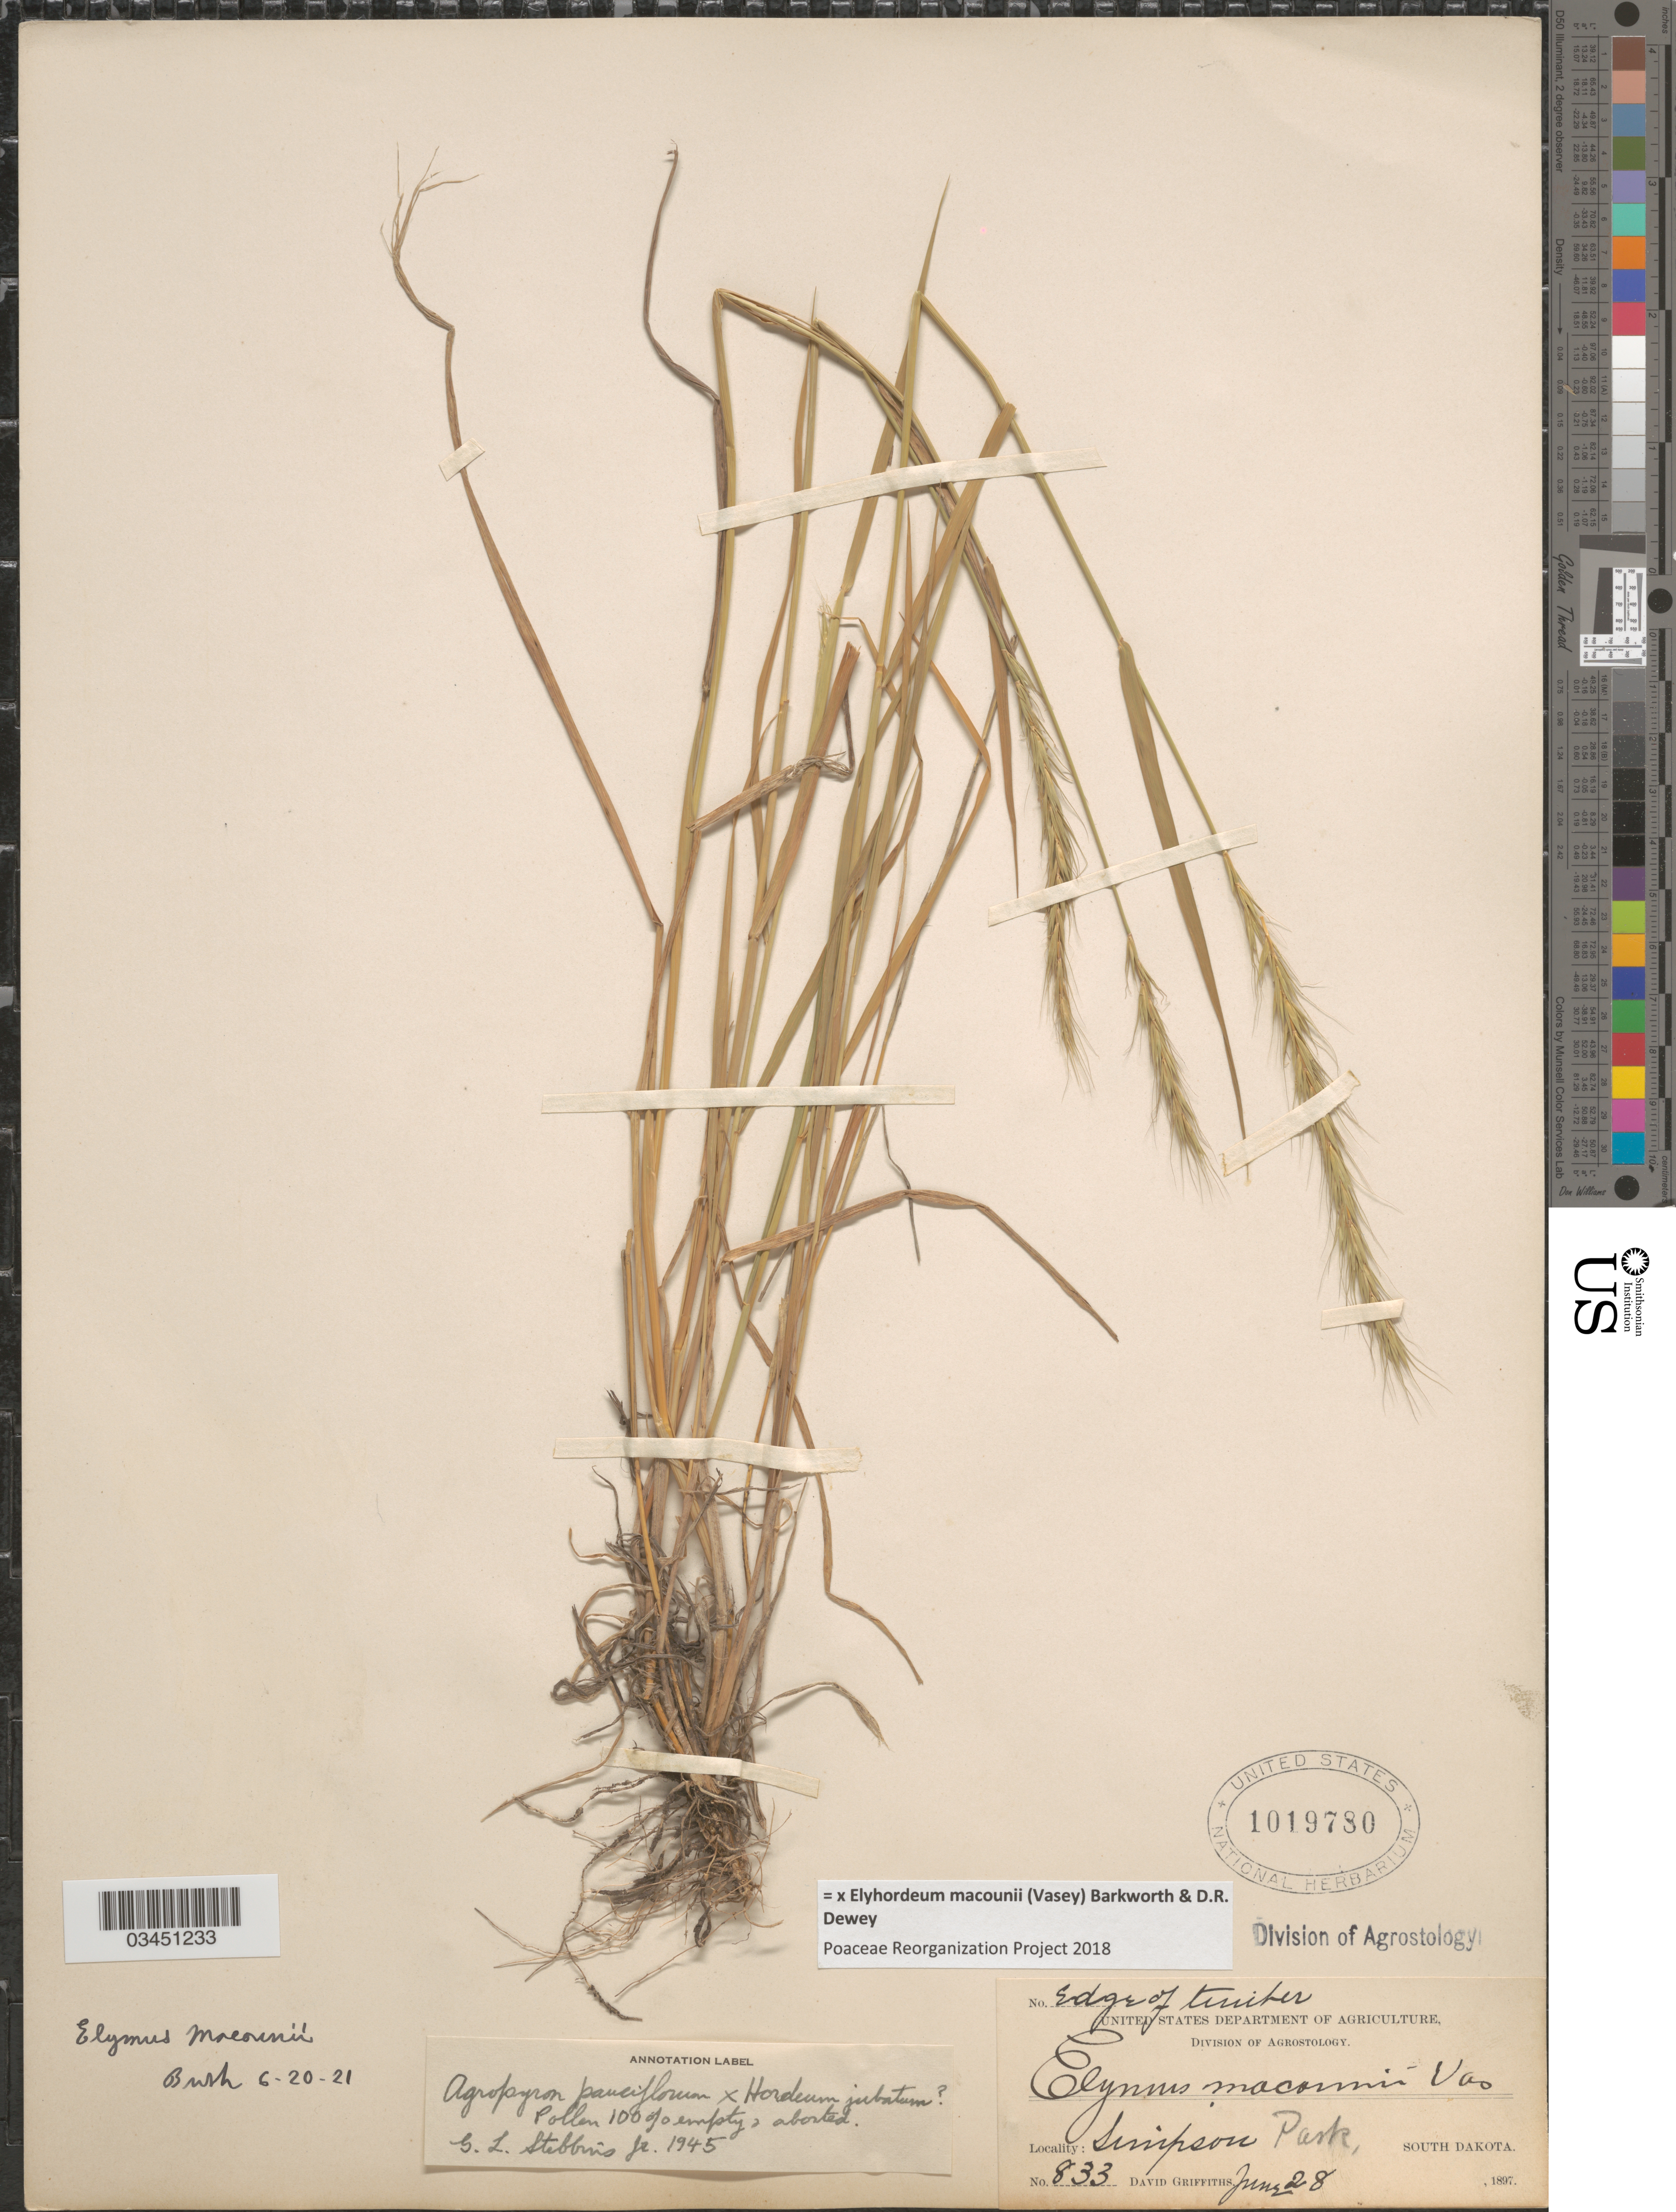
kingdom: Plantae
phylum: Tracheophyta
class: Liliopsida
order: Poales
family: Poaceae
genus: Elyhordeum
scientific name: x Elyhordeum macounii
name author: (Vasey) Barkworth & Dewey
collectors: D. Griffiths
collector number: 833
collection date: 1897-06-28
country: United States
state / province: South Dakota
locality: Simpson Park.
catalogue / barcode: US 1019780